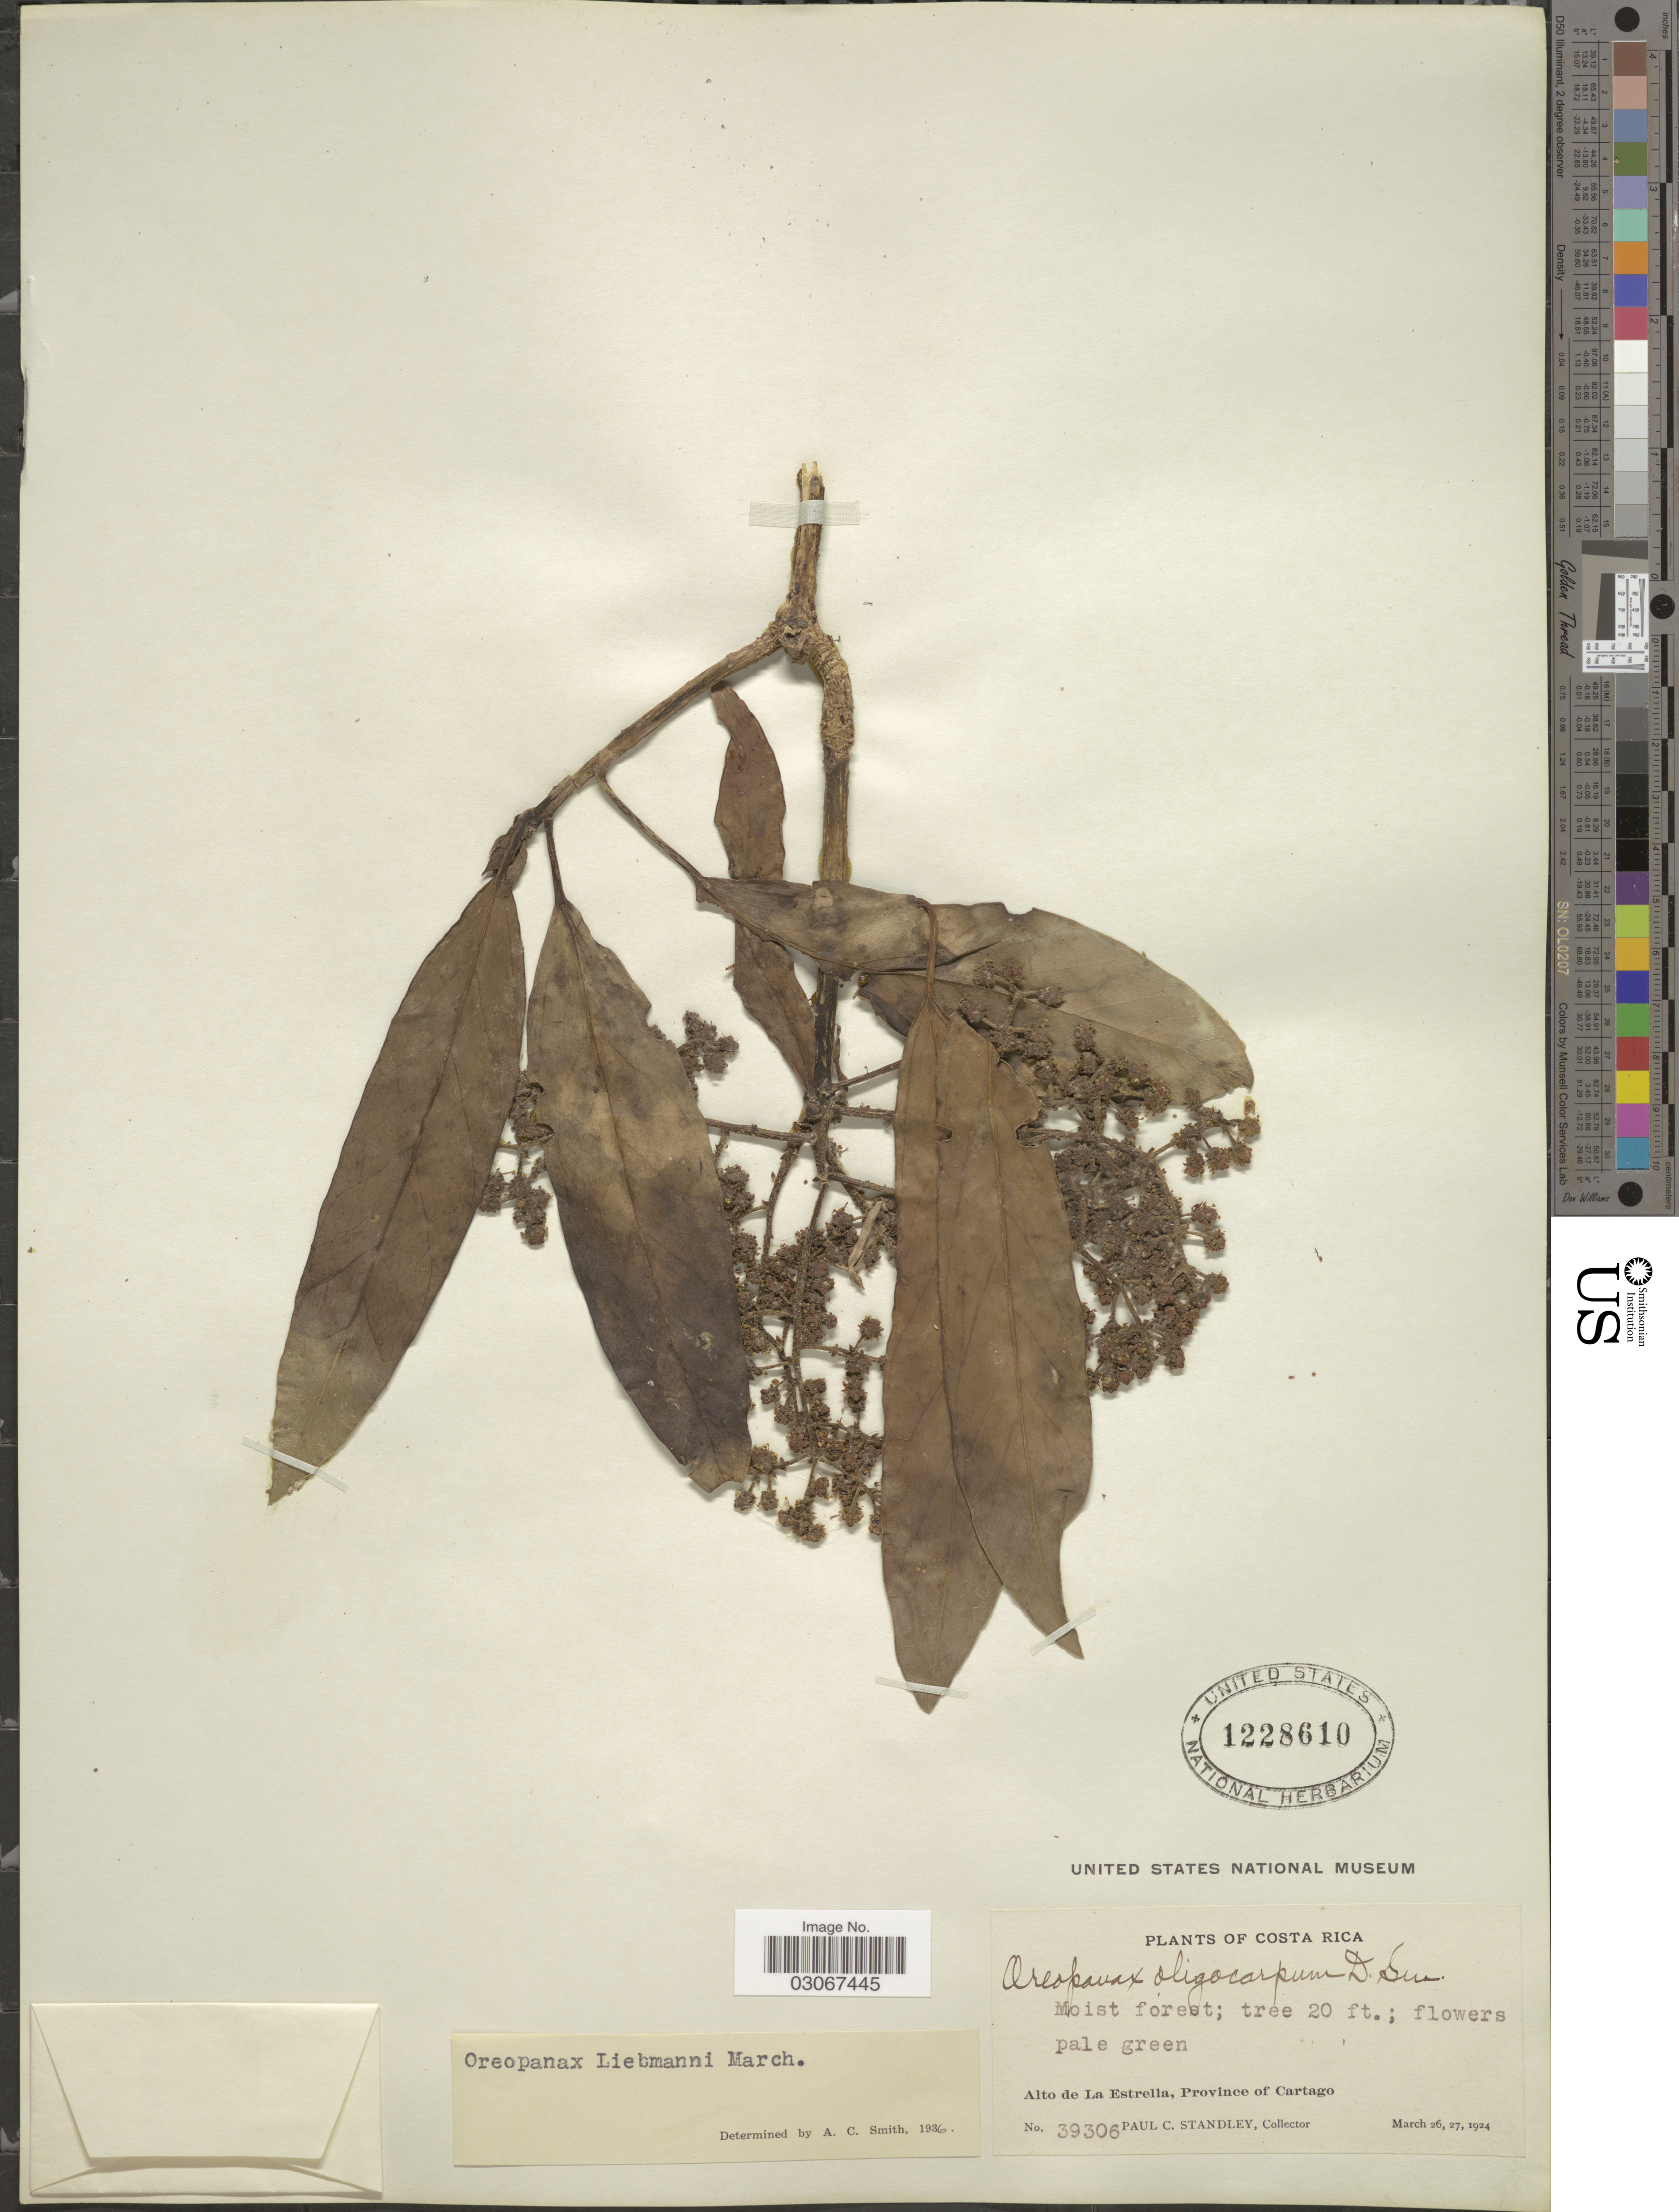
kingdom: Plantae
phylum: Tracheophyta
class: Magnoliopsida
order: Apiales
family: Araliaceae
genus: Oreopanax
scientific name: Oreopanax liebmannii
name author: Marchal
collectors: P. C. Standley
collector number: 39306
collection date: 1924-03-26/1924-03-27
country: Costa Rica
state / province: Cartago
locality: Alto de La Estrella.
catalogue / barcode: US 1228610